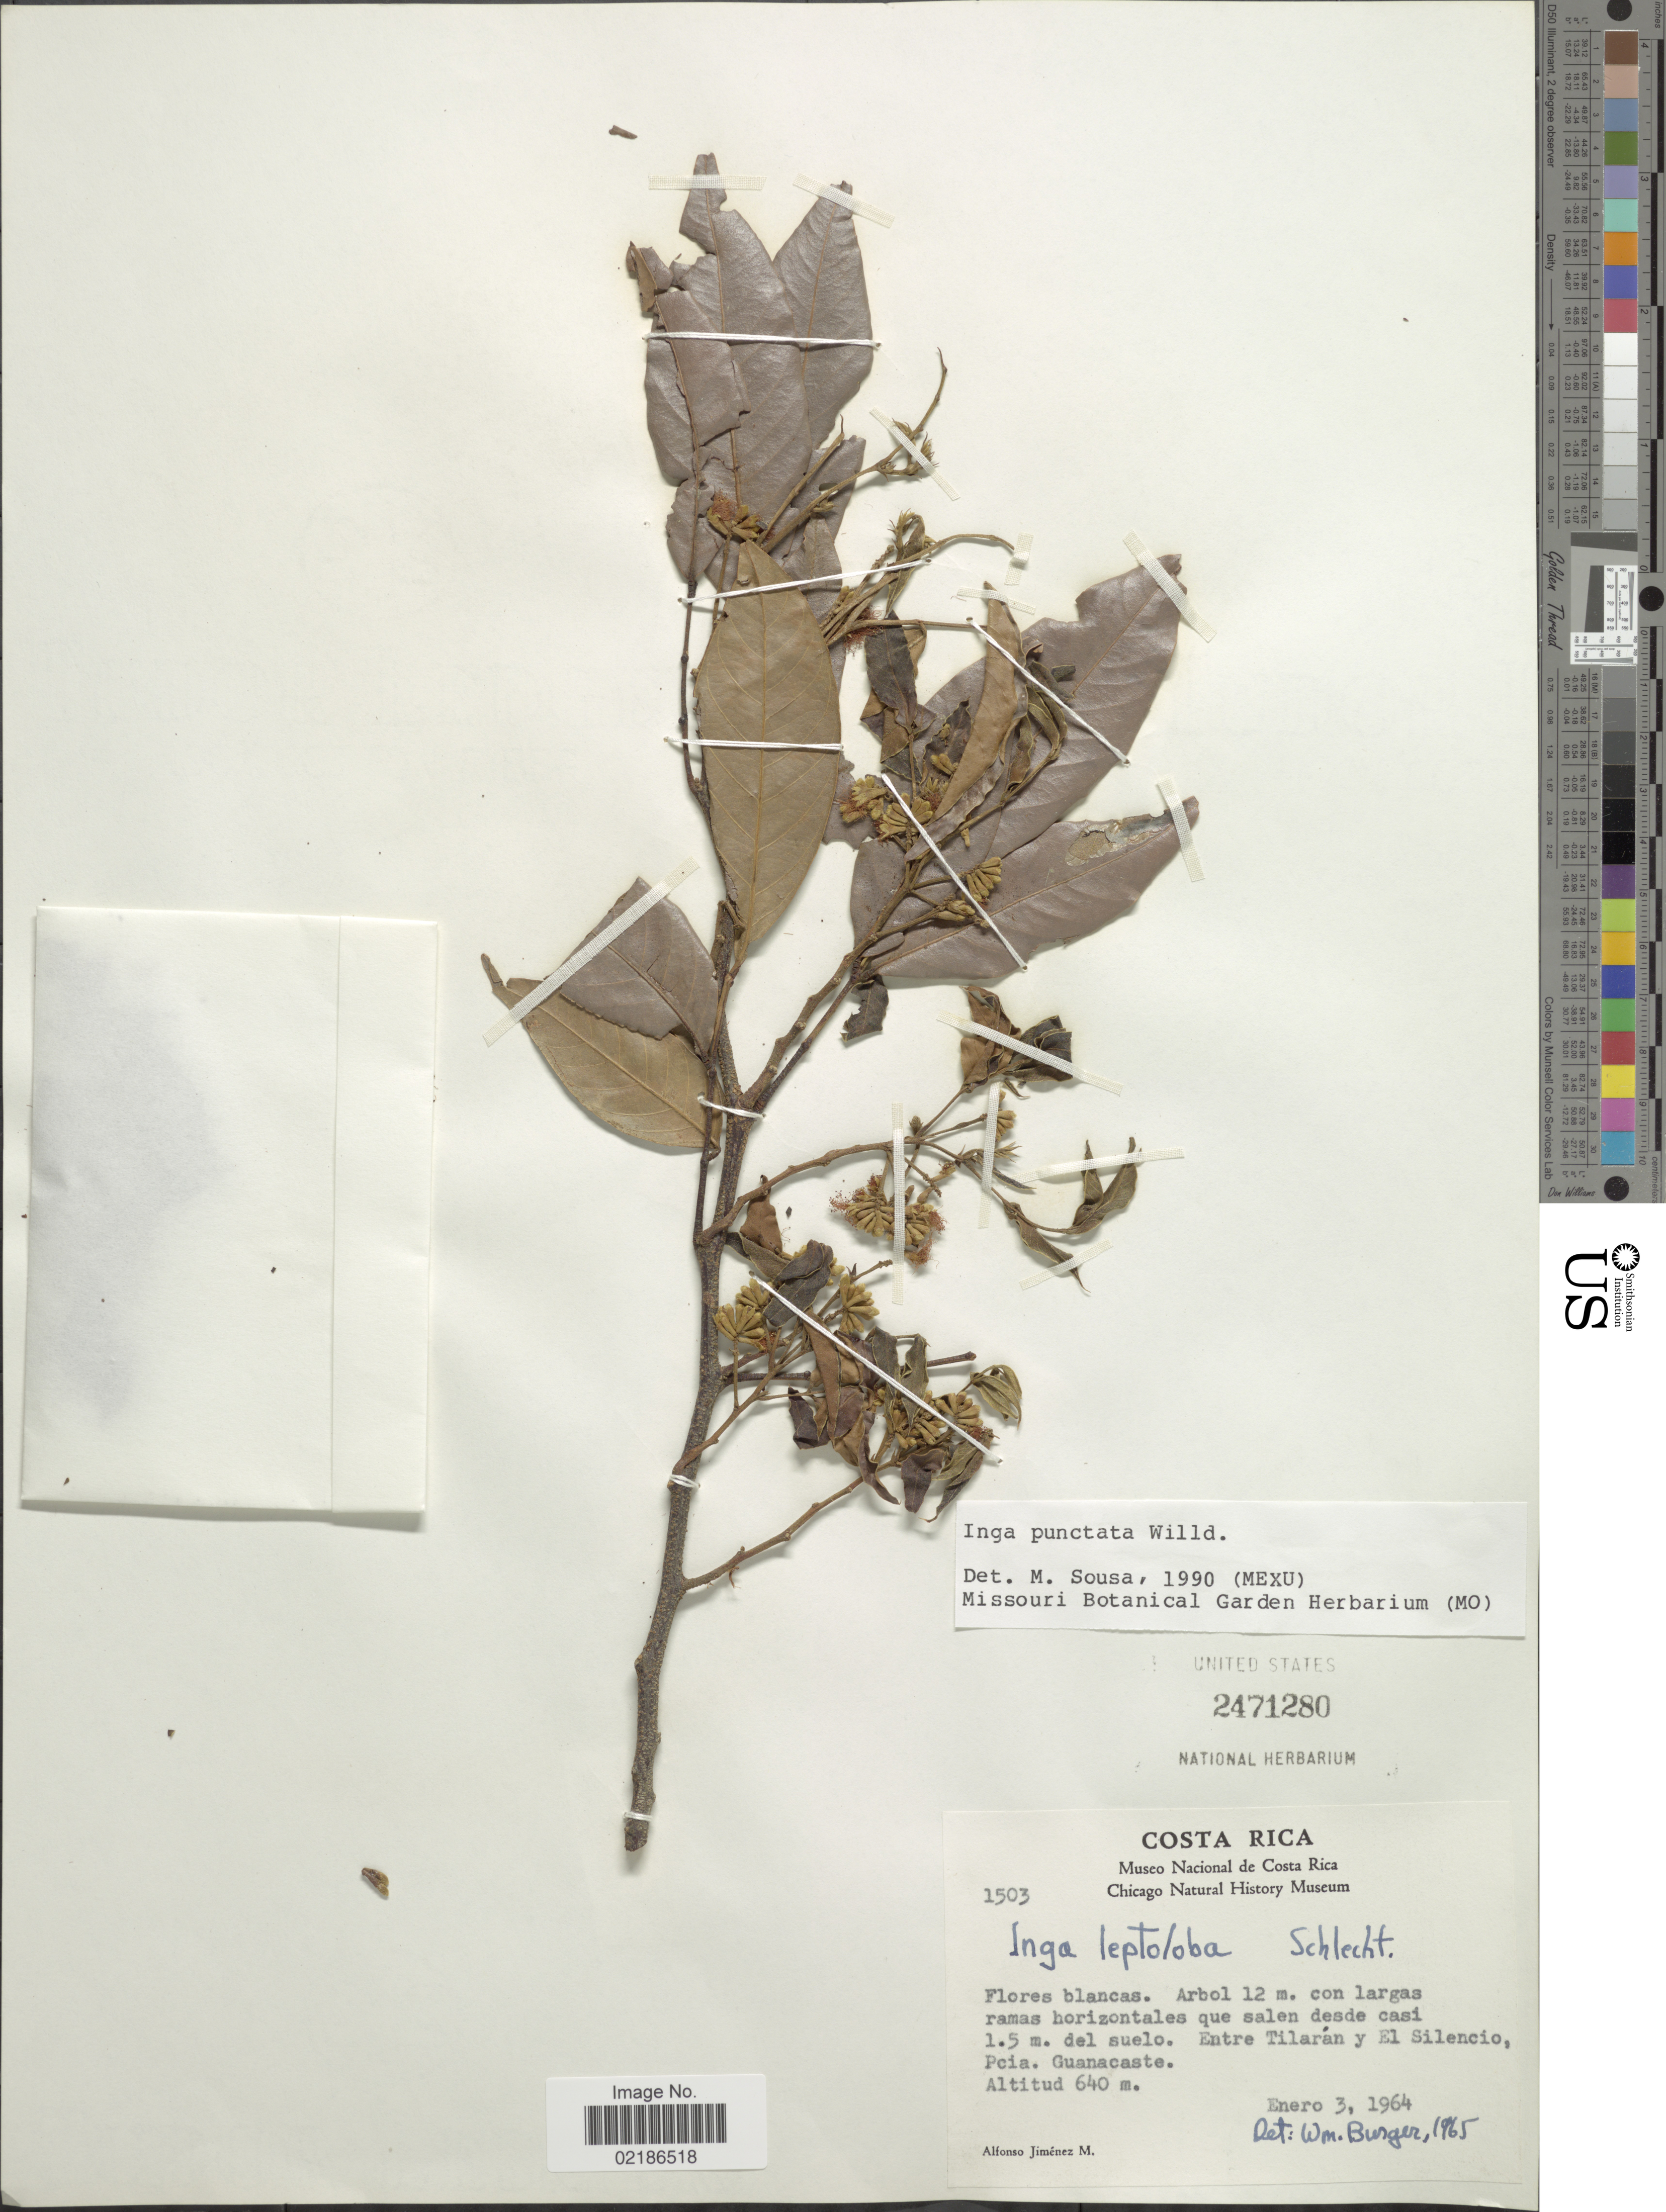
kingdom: Plantae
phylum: Tracheophyta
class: Magnoliopsida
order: Fabales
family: Fabaceae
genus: Inga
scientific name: Inga punctata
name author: Willd.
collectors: A. Jimenez M.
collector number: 1503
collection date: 1964-01-03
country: Costa Rica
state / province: Guanacaste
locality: Entre Tilaran y El Silencio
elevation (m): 640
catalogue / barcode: US 2471280